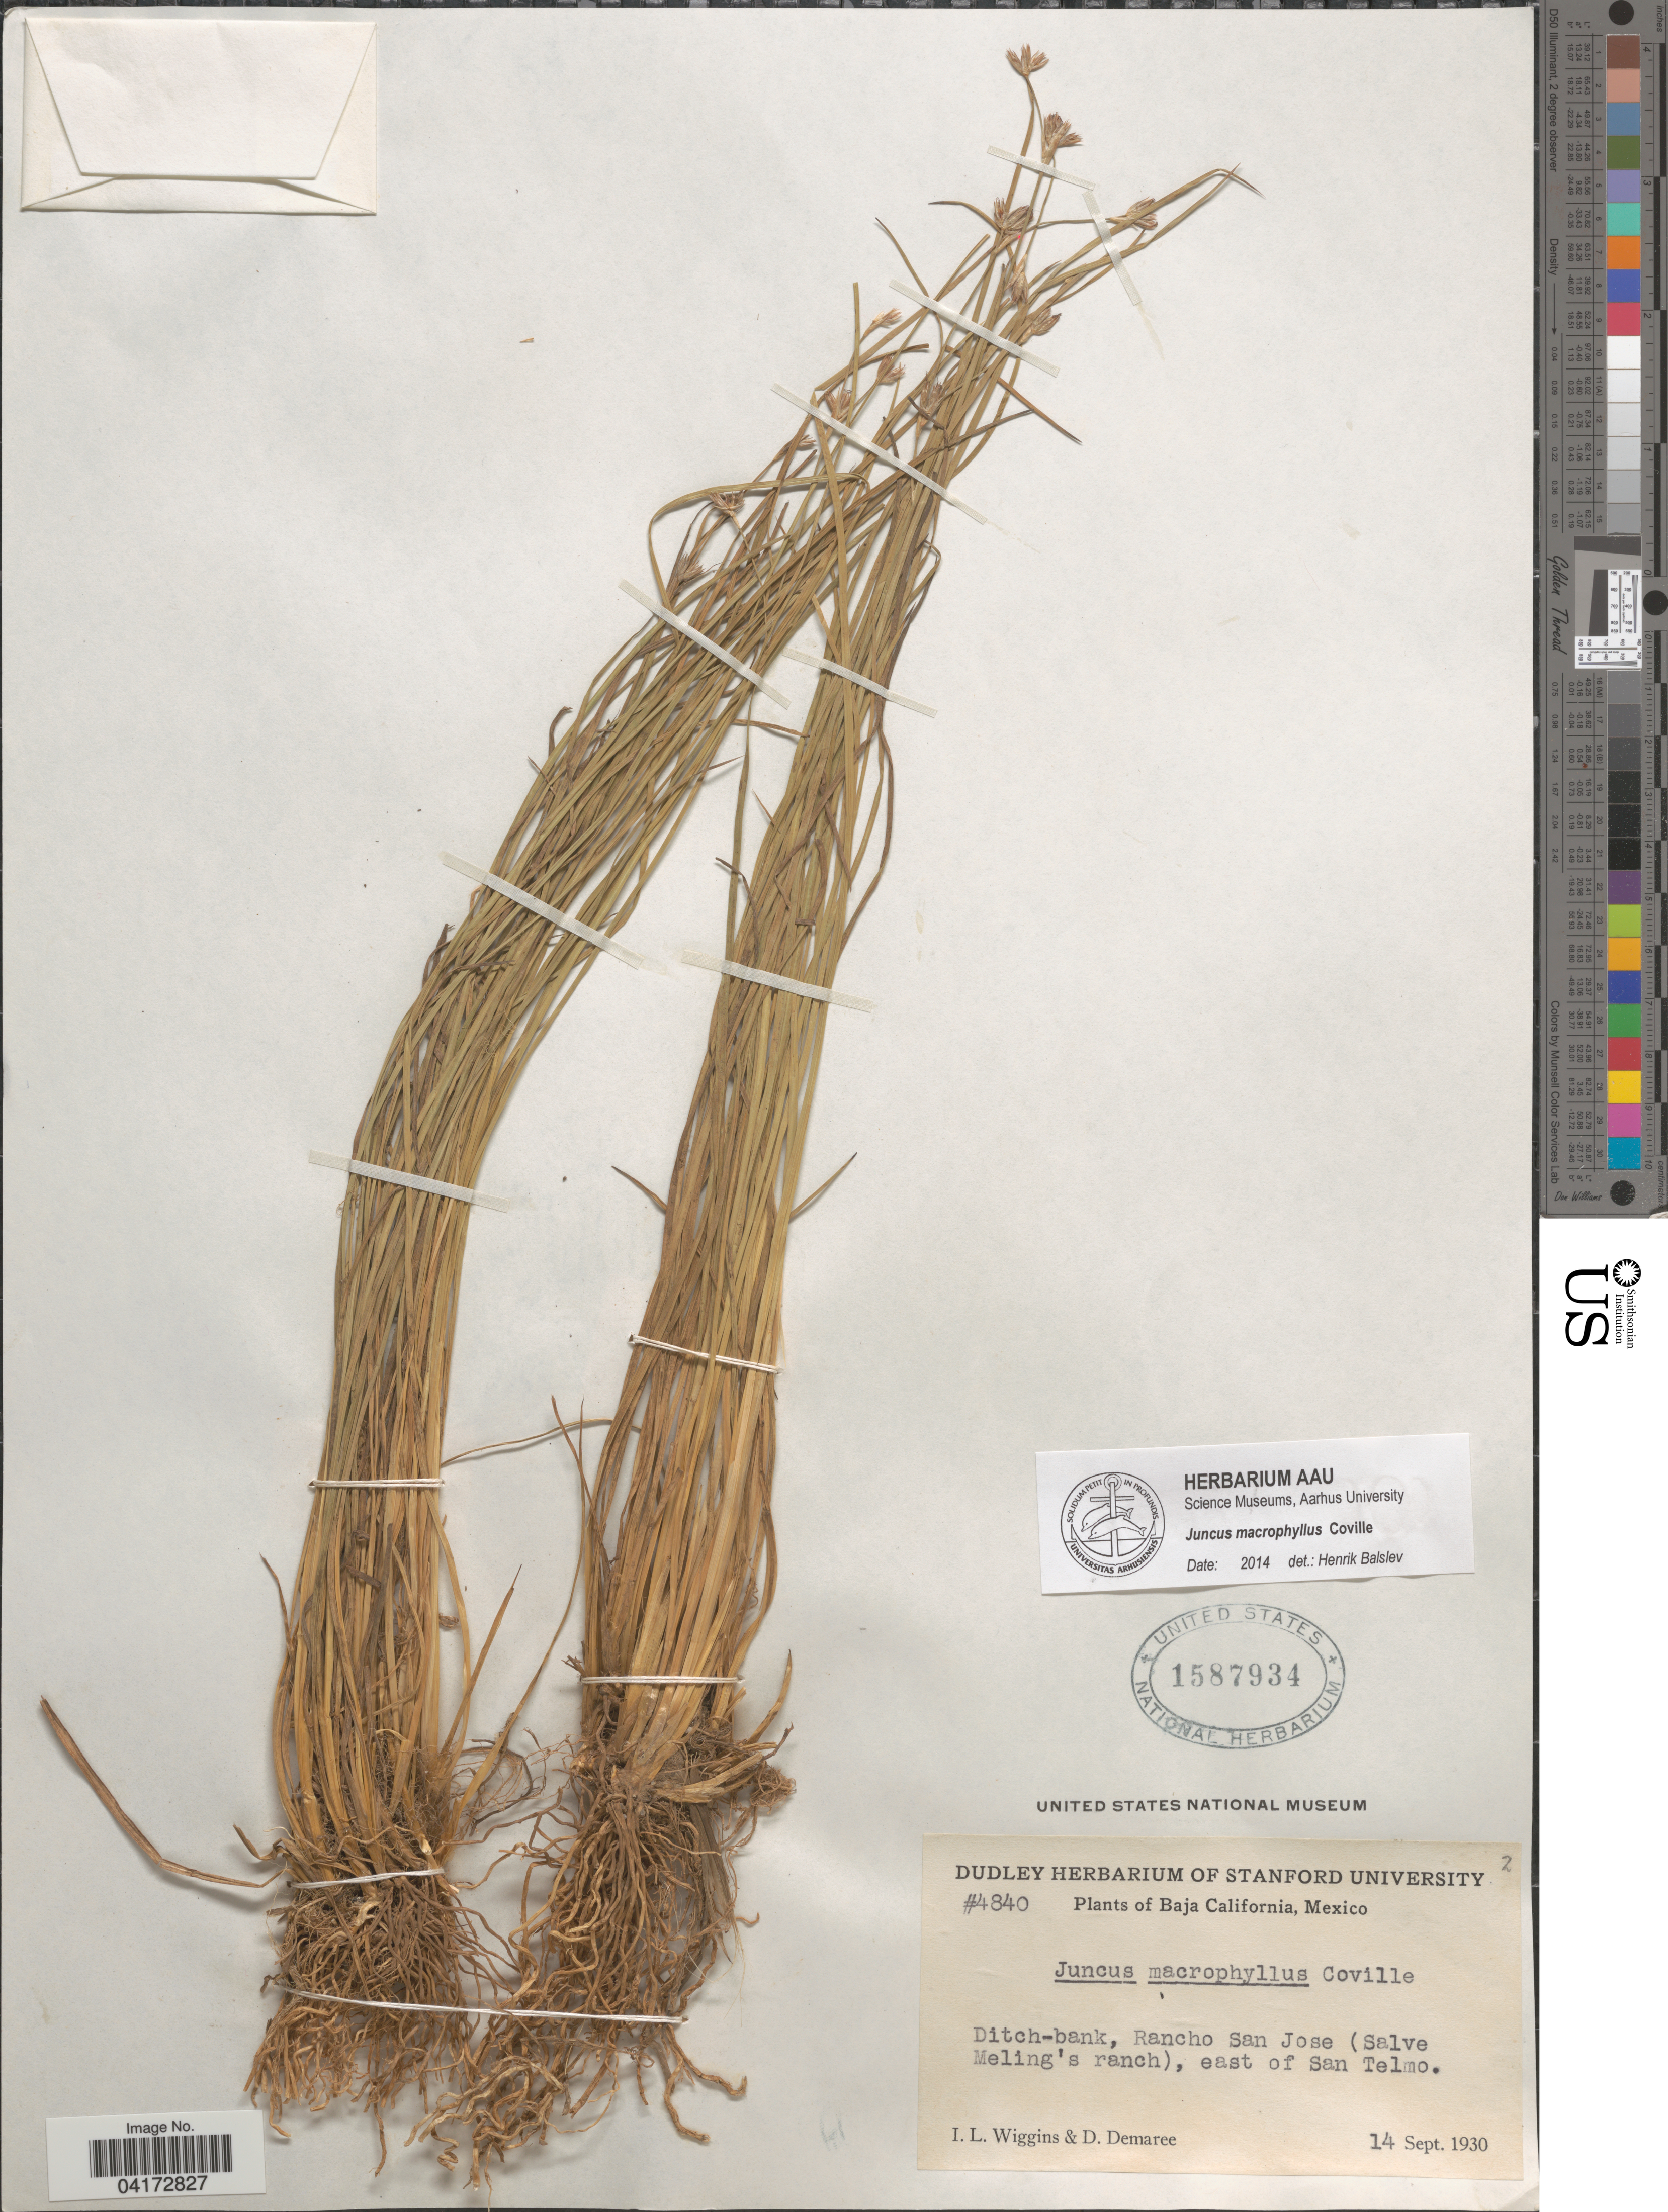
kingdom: Plantae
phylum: Tracheophyta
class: Liliopsida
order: Poales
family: Juncaceae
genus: Juncus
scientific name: Juncus macrophyllus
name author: Coville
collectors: I. L. Wiggins & D. Demaree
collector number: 4840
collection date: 1930-09-14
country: Mexico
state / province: Baja California Norte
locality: Rancho San Jose (Salve Meling's ranch), east of San Telmo.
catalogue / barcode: US 1587934